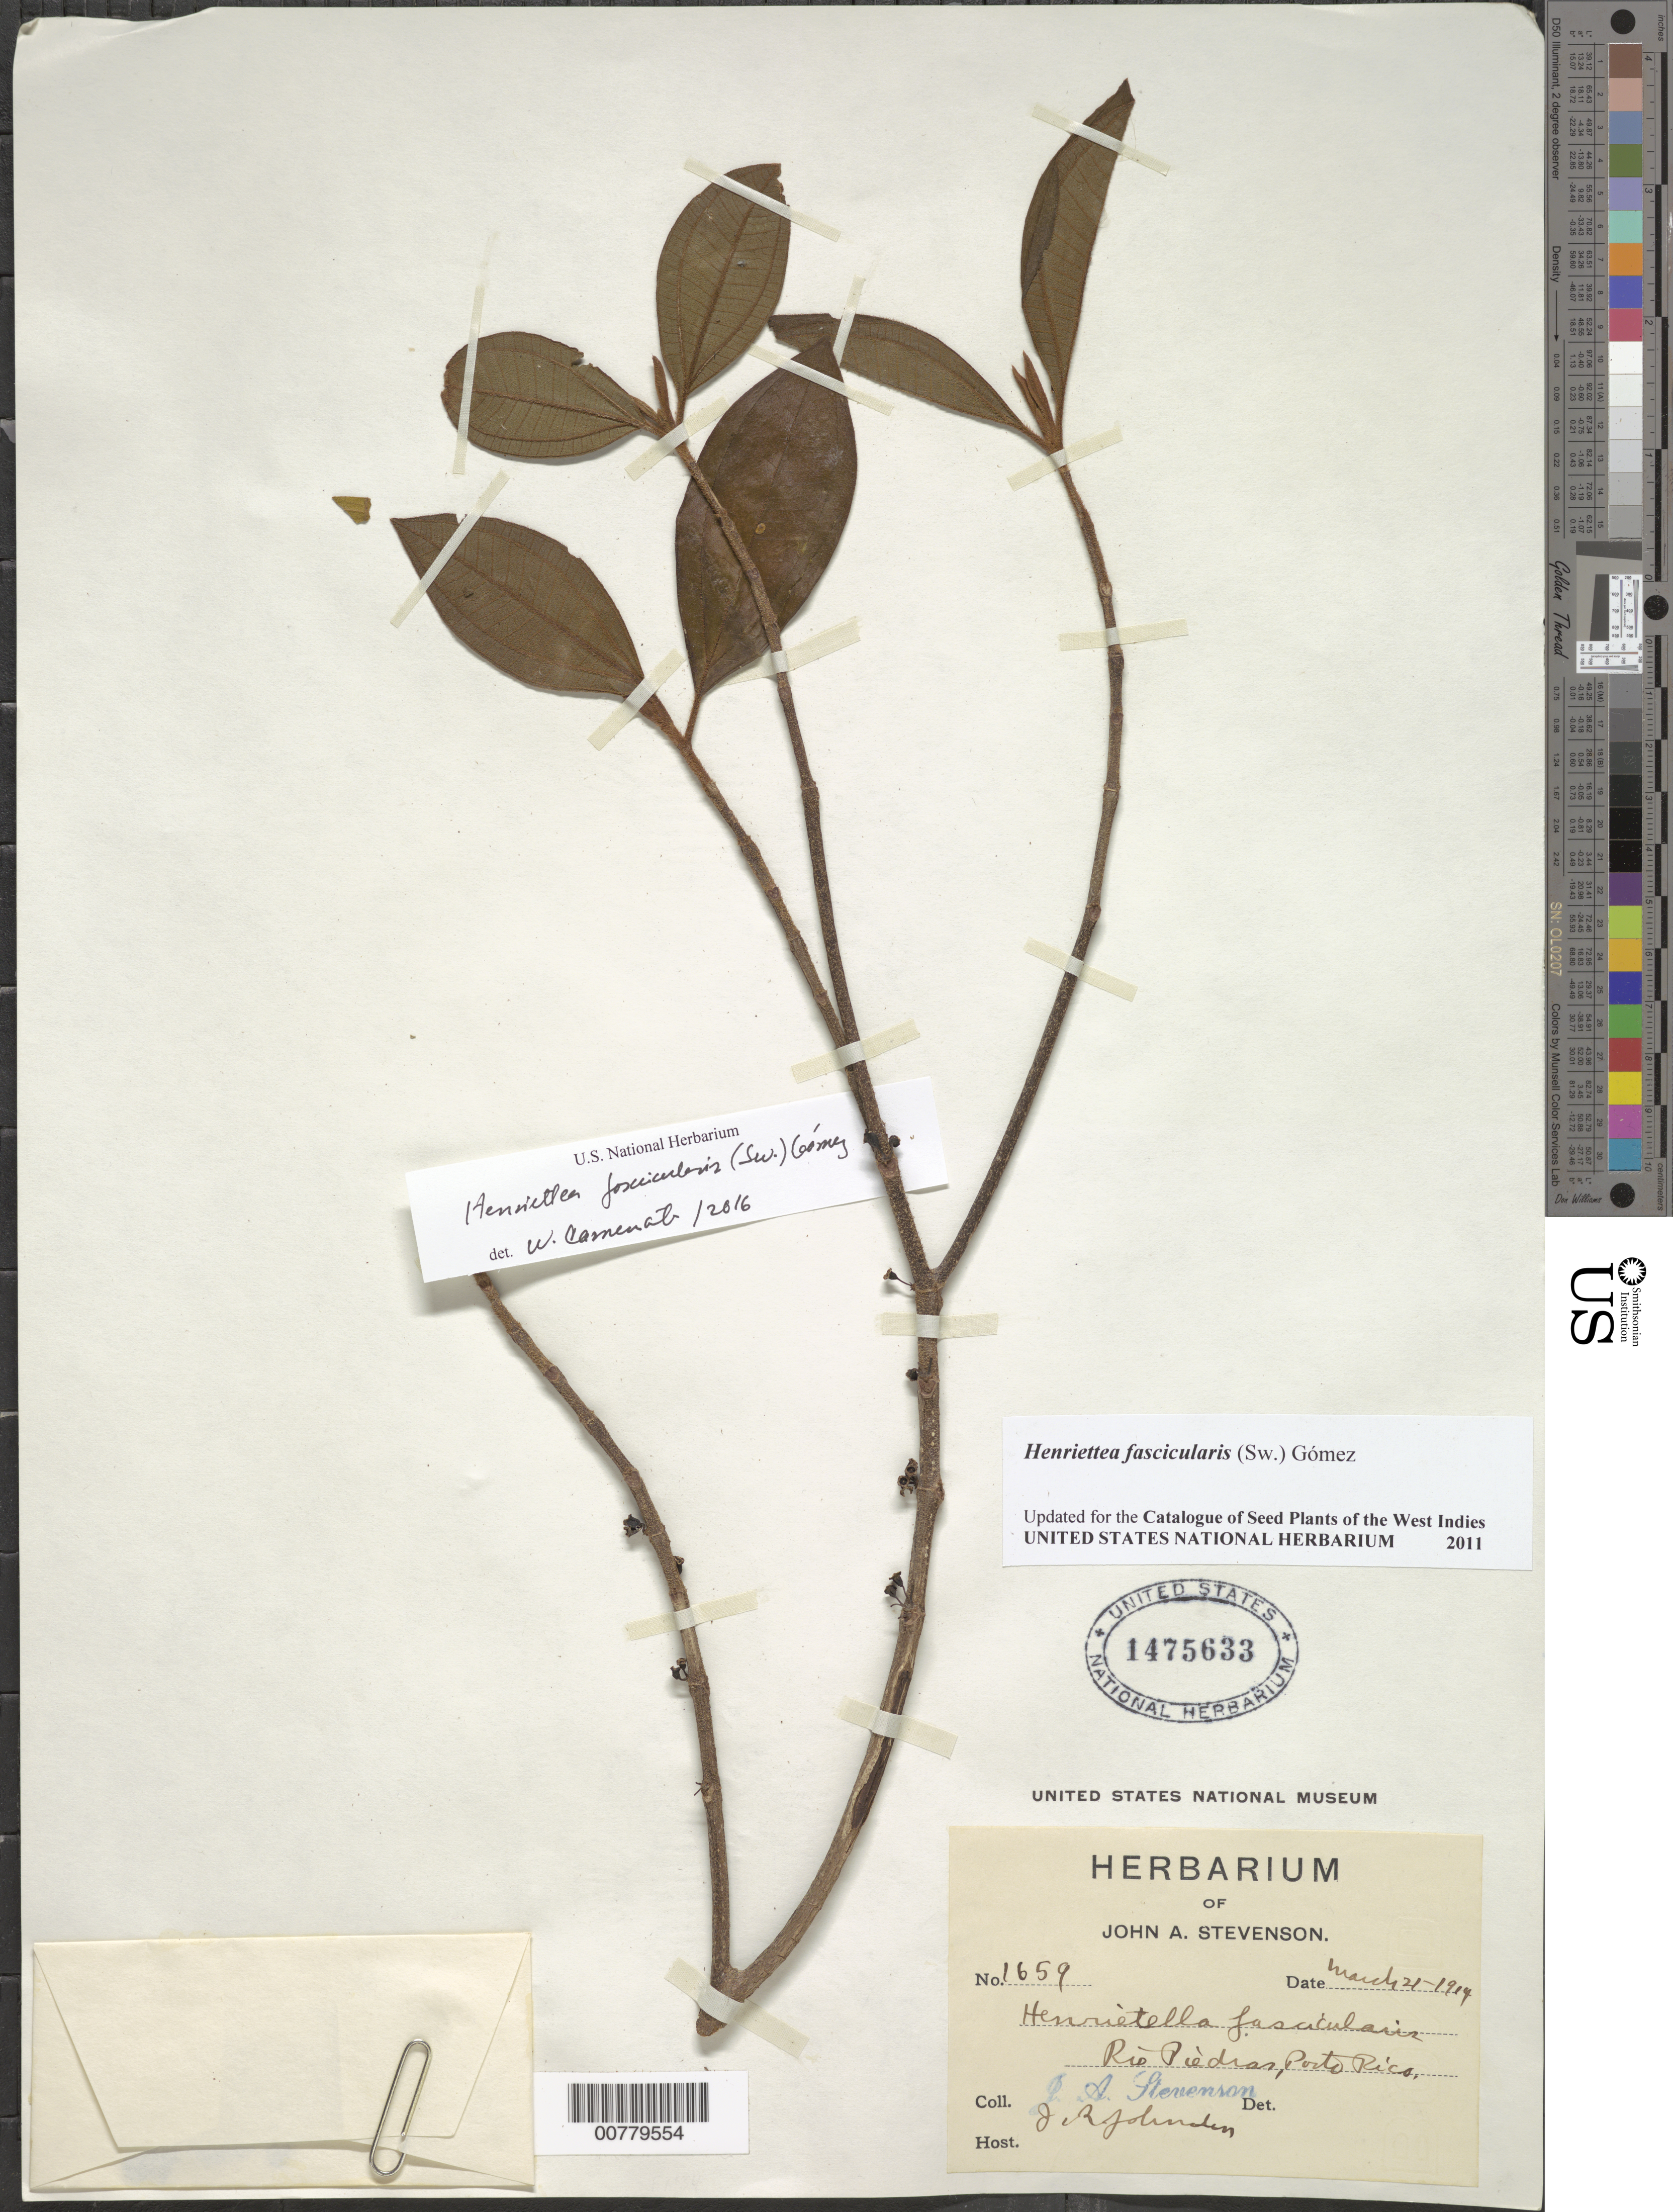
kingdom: Plantae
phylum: Tracheophyta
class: Magnoliopsida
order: Myrtales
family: Melastomataceae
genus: Henriettella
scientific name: Henriettella fascicularis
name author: (Sw.) C. Wright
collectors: J. Stevenson & J. Johnson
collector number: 1659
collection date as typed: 21 Mar 1914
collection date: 1914-03-21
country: Puerto Rico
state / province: San Juan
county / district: Río Piedras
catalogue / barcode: US 1475633